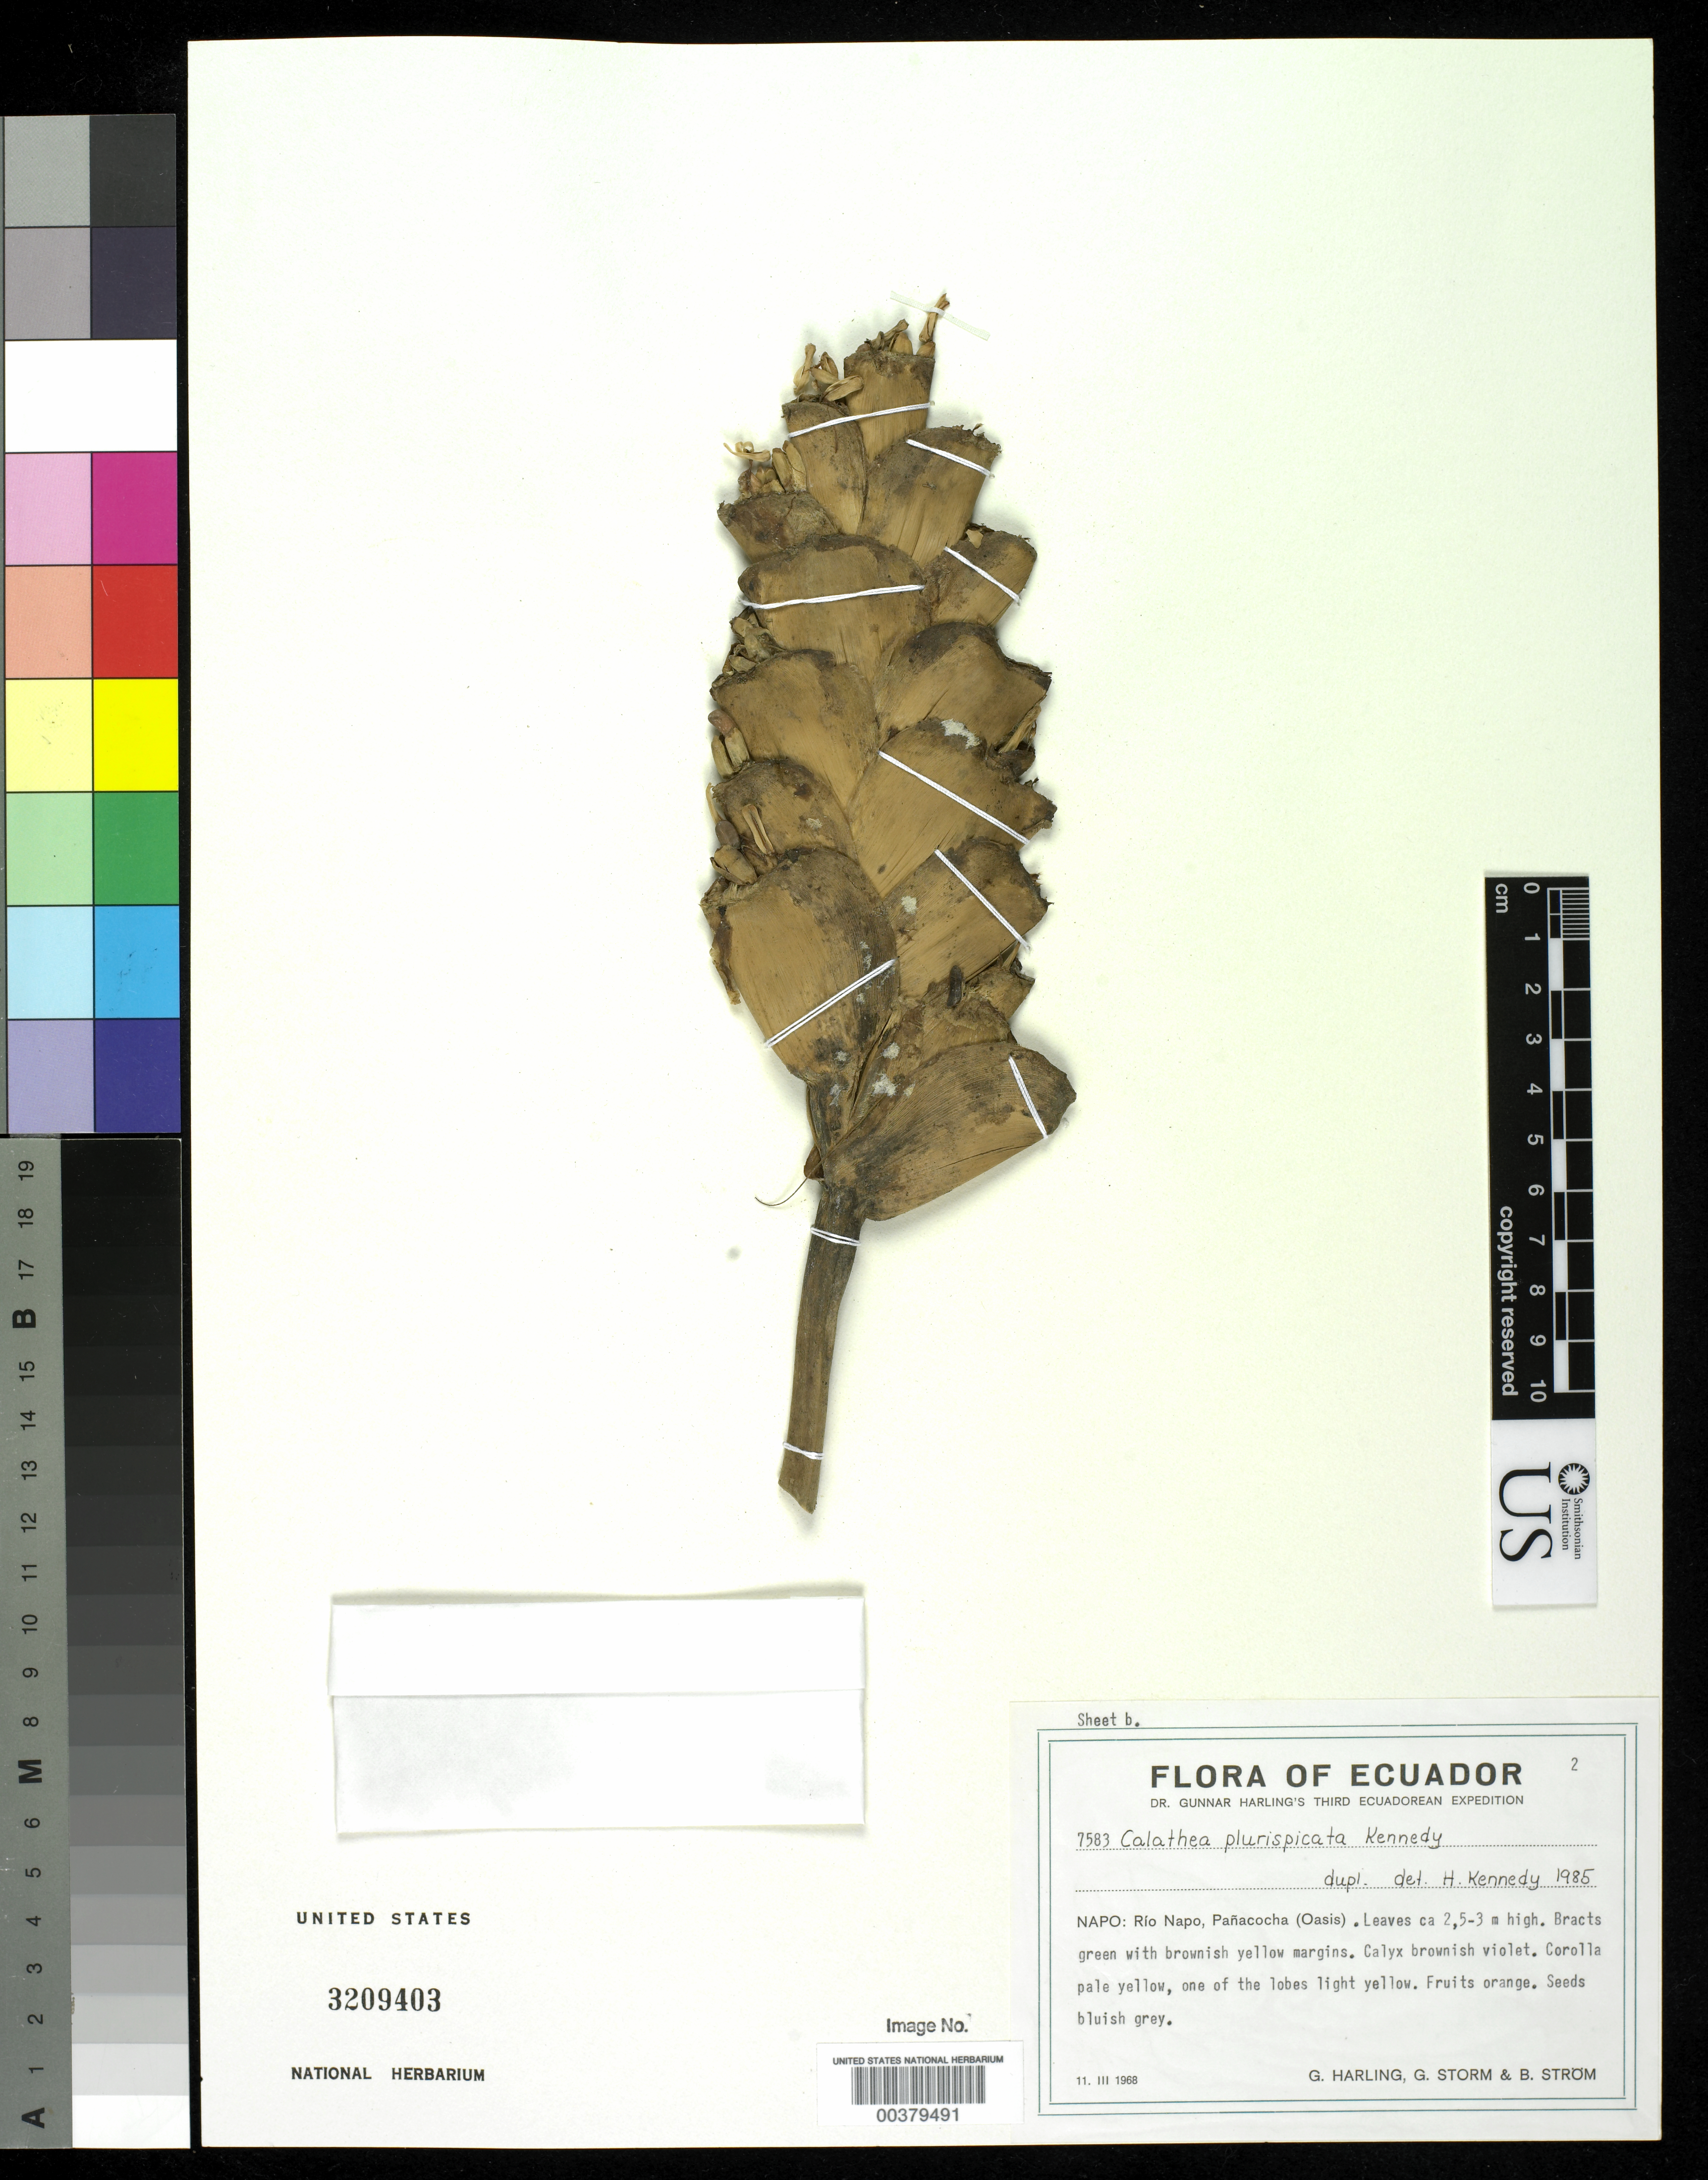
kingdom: Plantae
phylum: Tracheophyta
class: Liliopsida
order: Zingiberales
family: Marantaceae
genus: Calathea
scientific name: Calathea plurispicata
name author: H. Kenn.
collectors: G. Harling, G. Storm & B. Strom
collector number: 7583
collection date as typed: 11 Mar 1968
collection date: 1968-03-11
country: Ecuador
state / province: Napo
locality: Rio Napo, panacocha (oasis)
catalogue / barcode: US 3209403